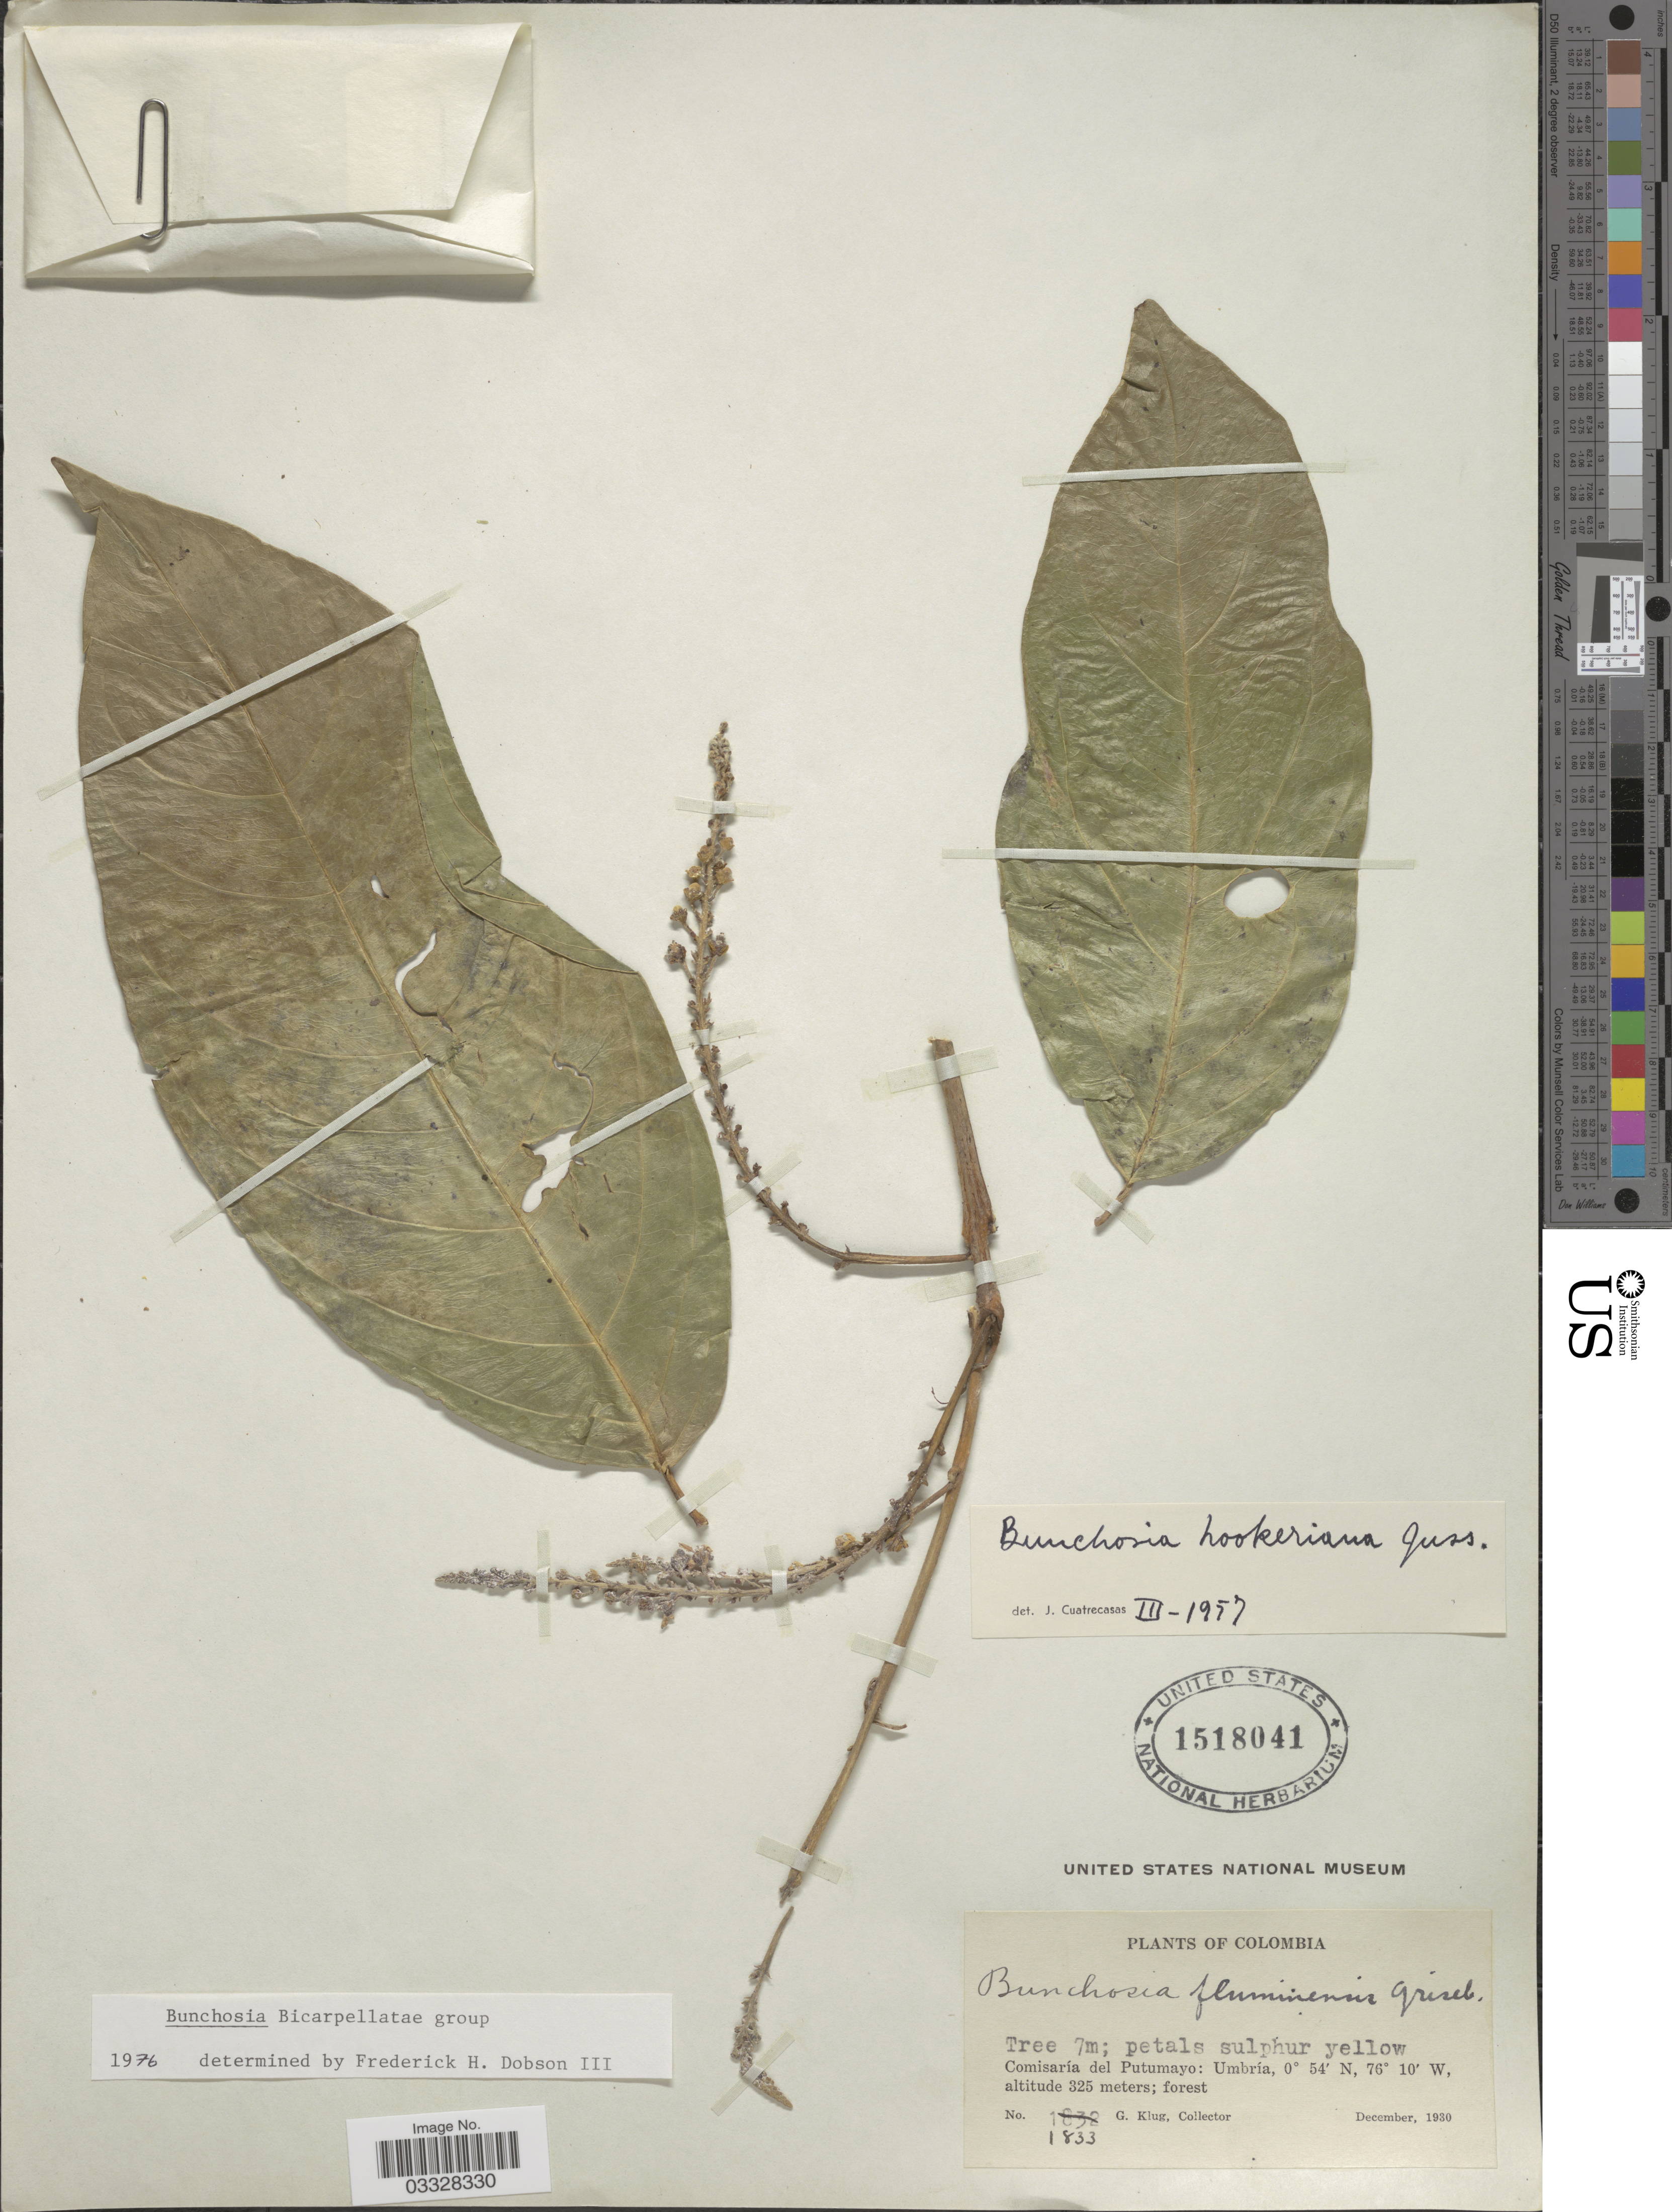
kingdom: Plantae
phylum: Tracheophyta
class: Magnoliopsida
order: Malpighiales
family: Malpighiaceae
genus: Bunchosia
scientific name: Bunchosia hookeriana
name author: A. Juss.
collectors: G. Klug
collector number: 1833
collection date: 1930-12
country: Colombia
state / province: Putumayo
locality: Comisaría del Putumayo: Umbría.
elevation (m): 325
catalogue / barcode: US 1518041